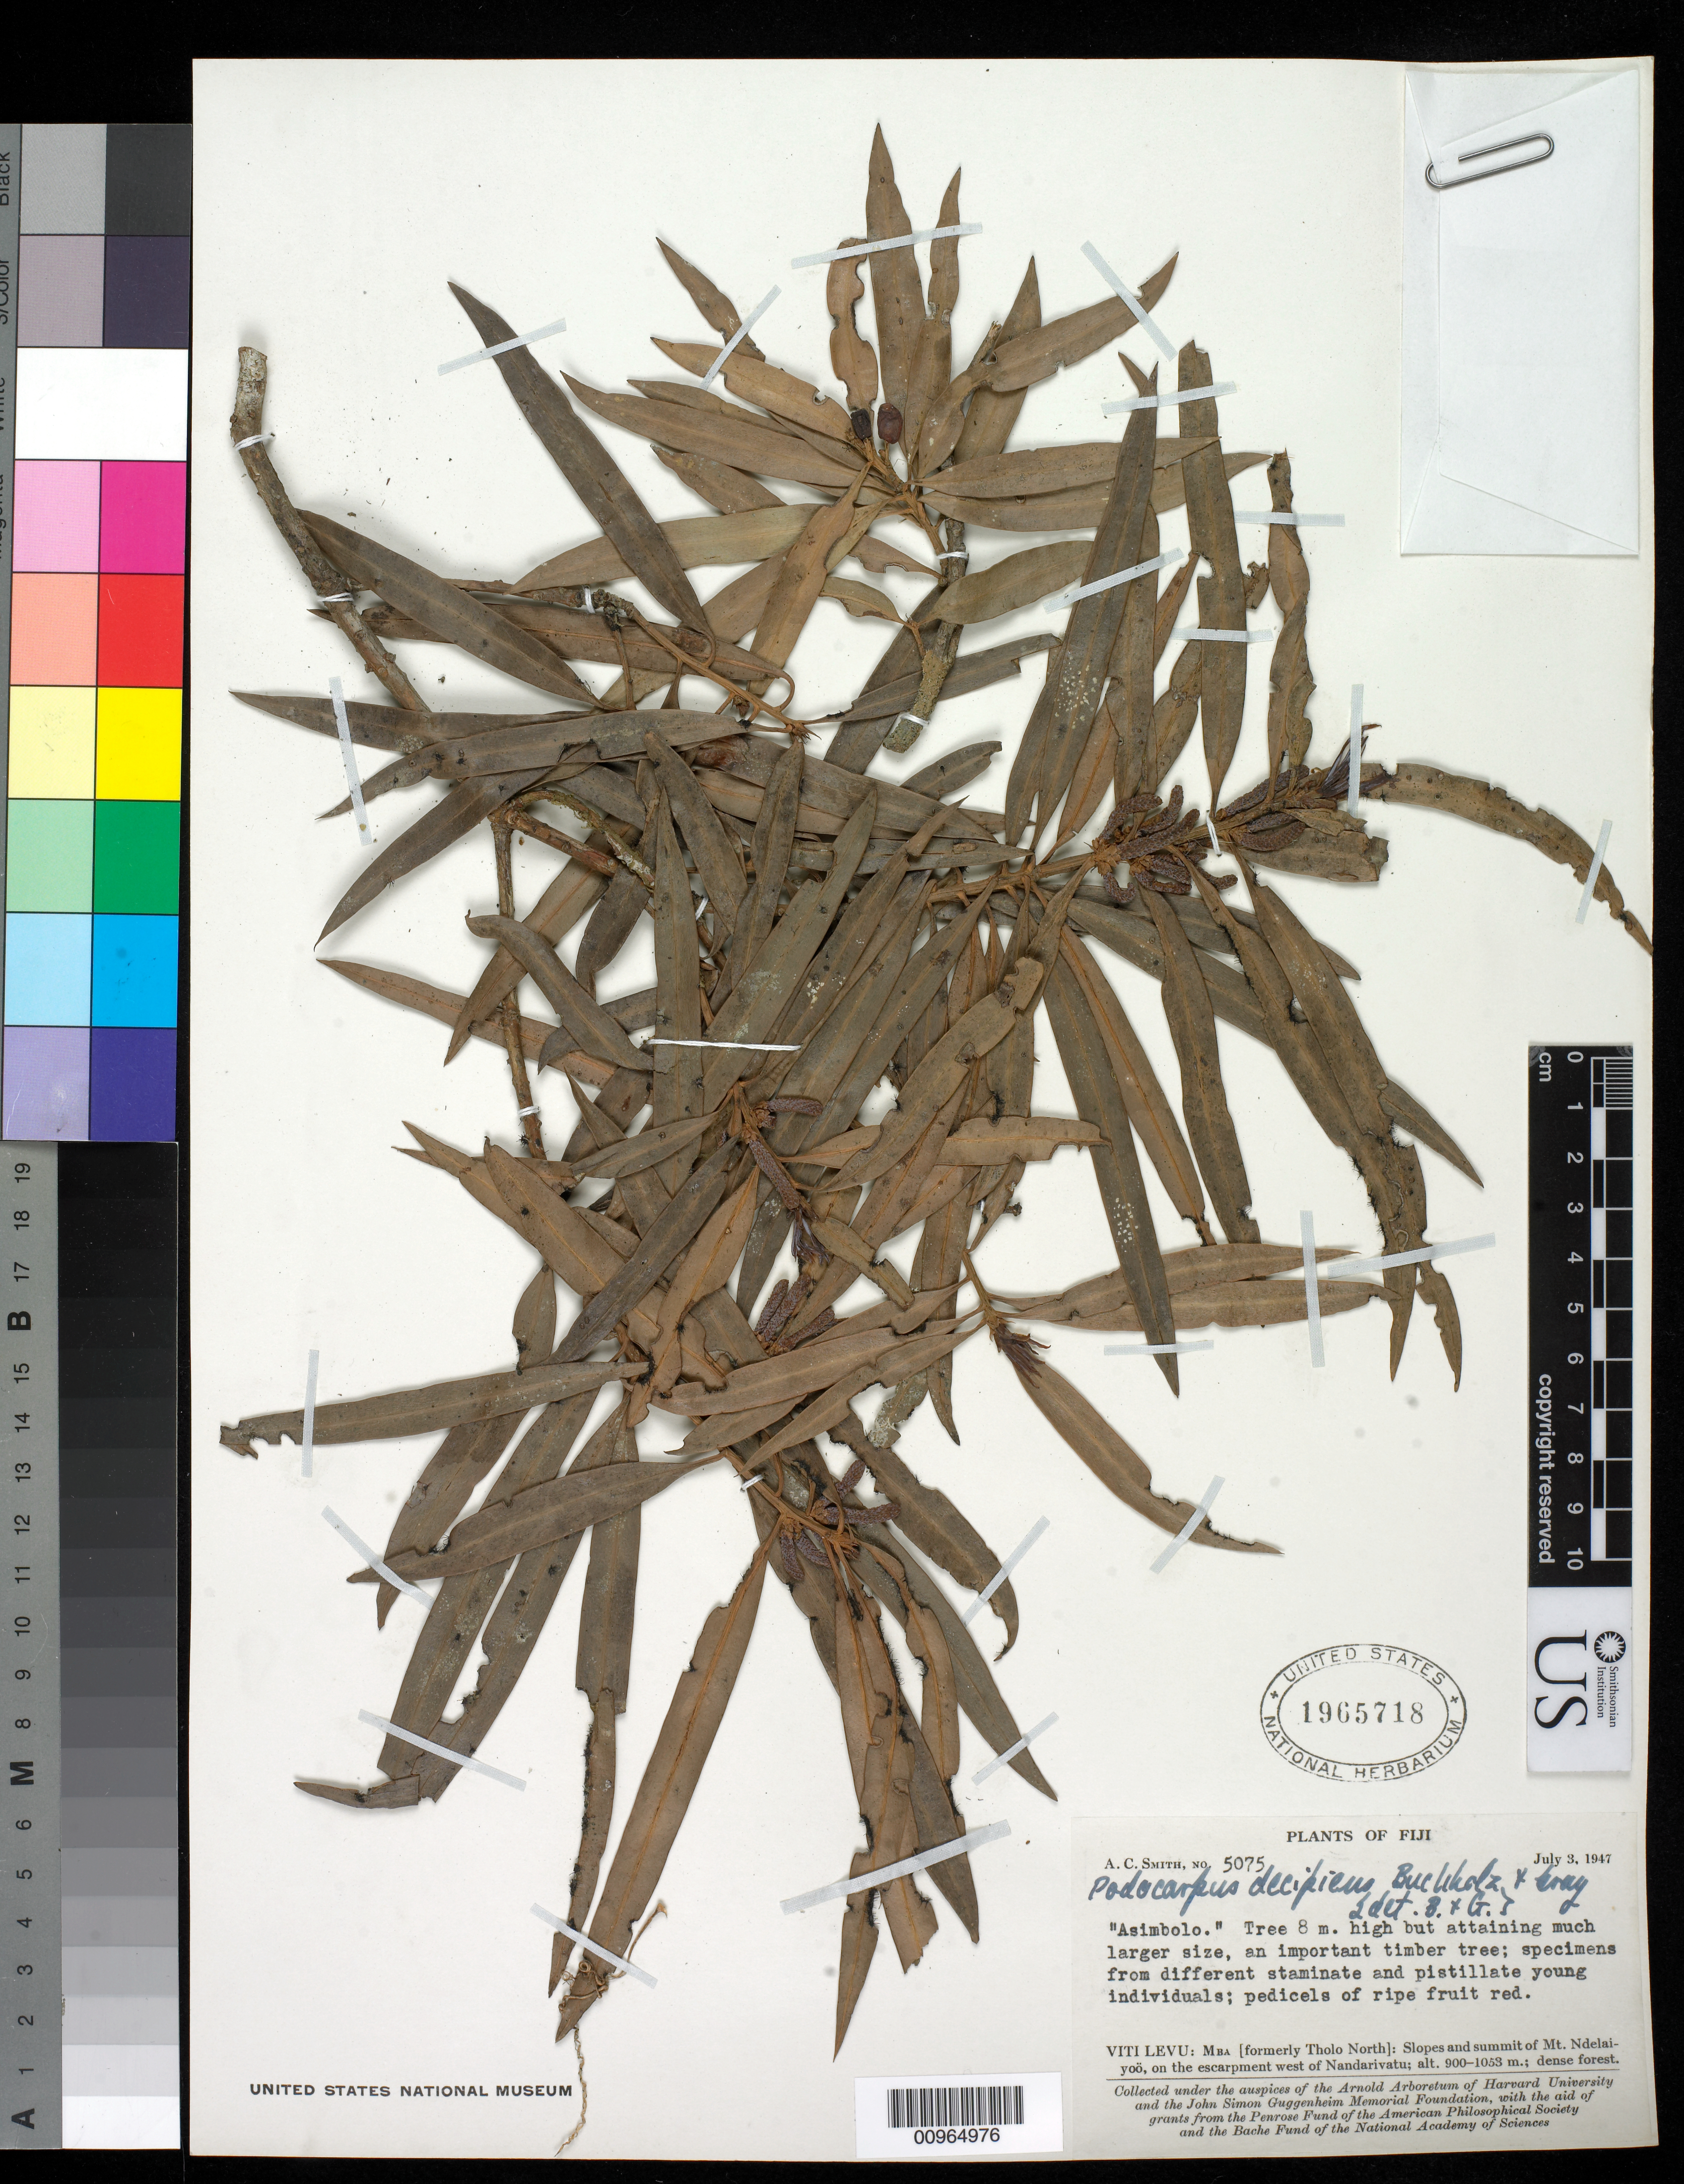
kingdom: Plantae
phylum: Tracheophyta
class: Pinopsida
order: Pinales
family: Podocarpaceae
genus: Podocarpus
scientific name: Podocarpus decipiens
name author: N.E. Gray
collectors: C. A. Smith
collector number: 5075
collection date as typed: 03 Jul 1947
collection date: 1947-07-03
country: Fiji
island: Viti Levu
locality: Mba (formerly Tholo North): slopes and summit of Mt. Ndelaiyoo, on the escarpment west of Nandarivatu. dense forest.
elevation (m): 900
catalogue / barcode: US 1965718